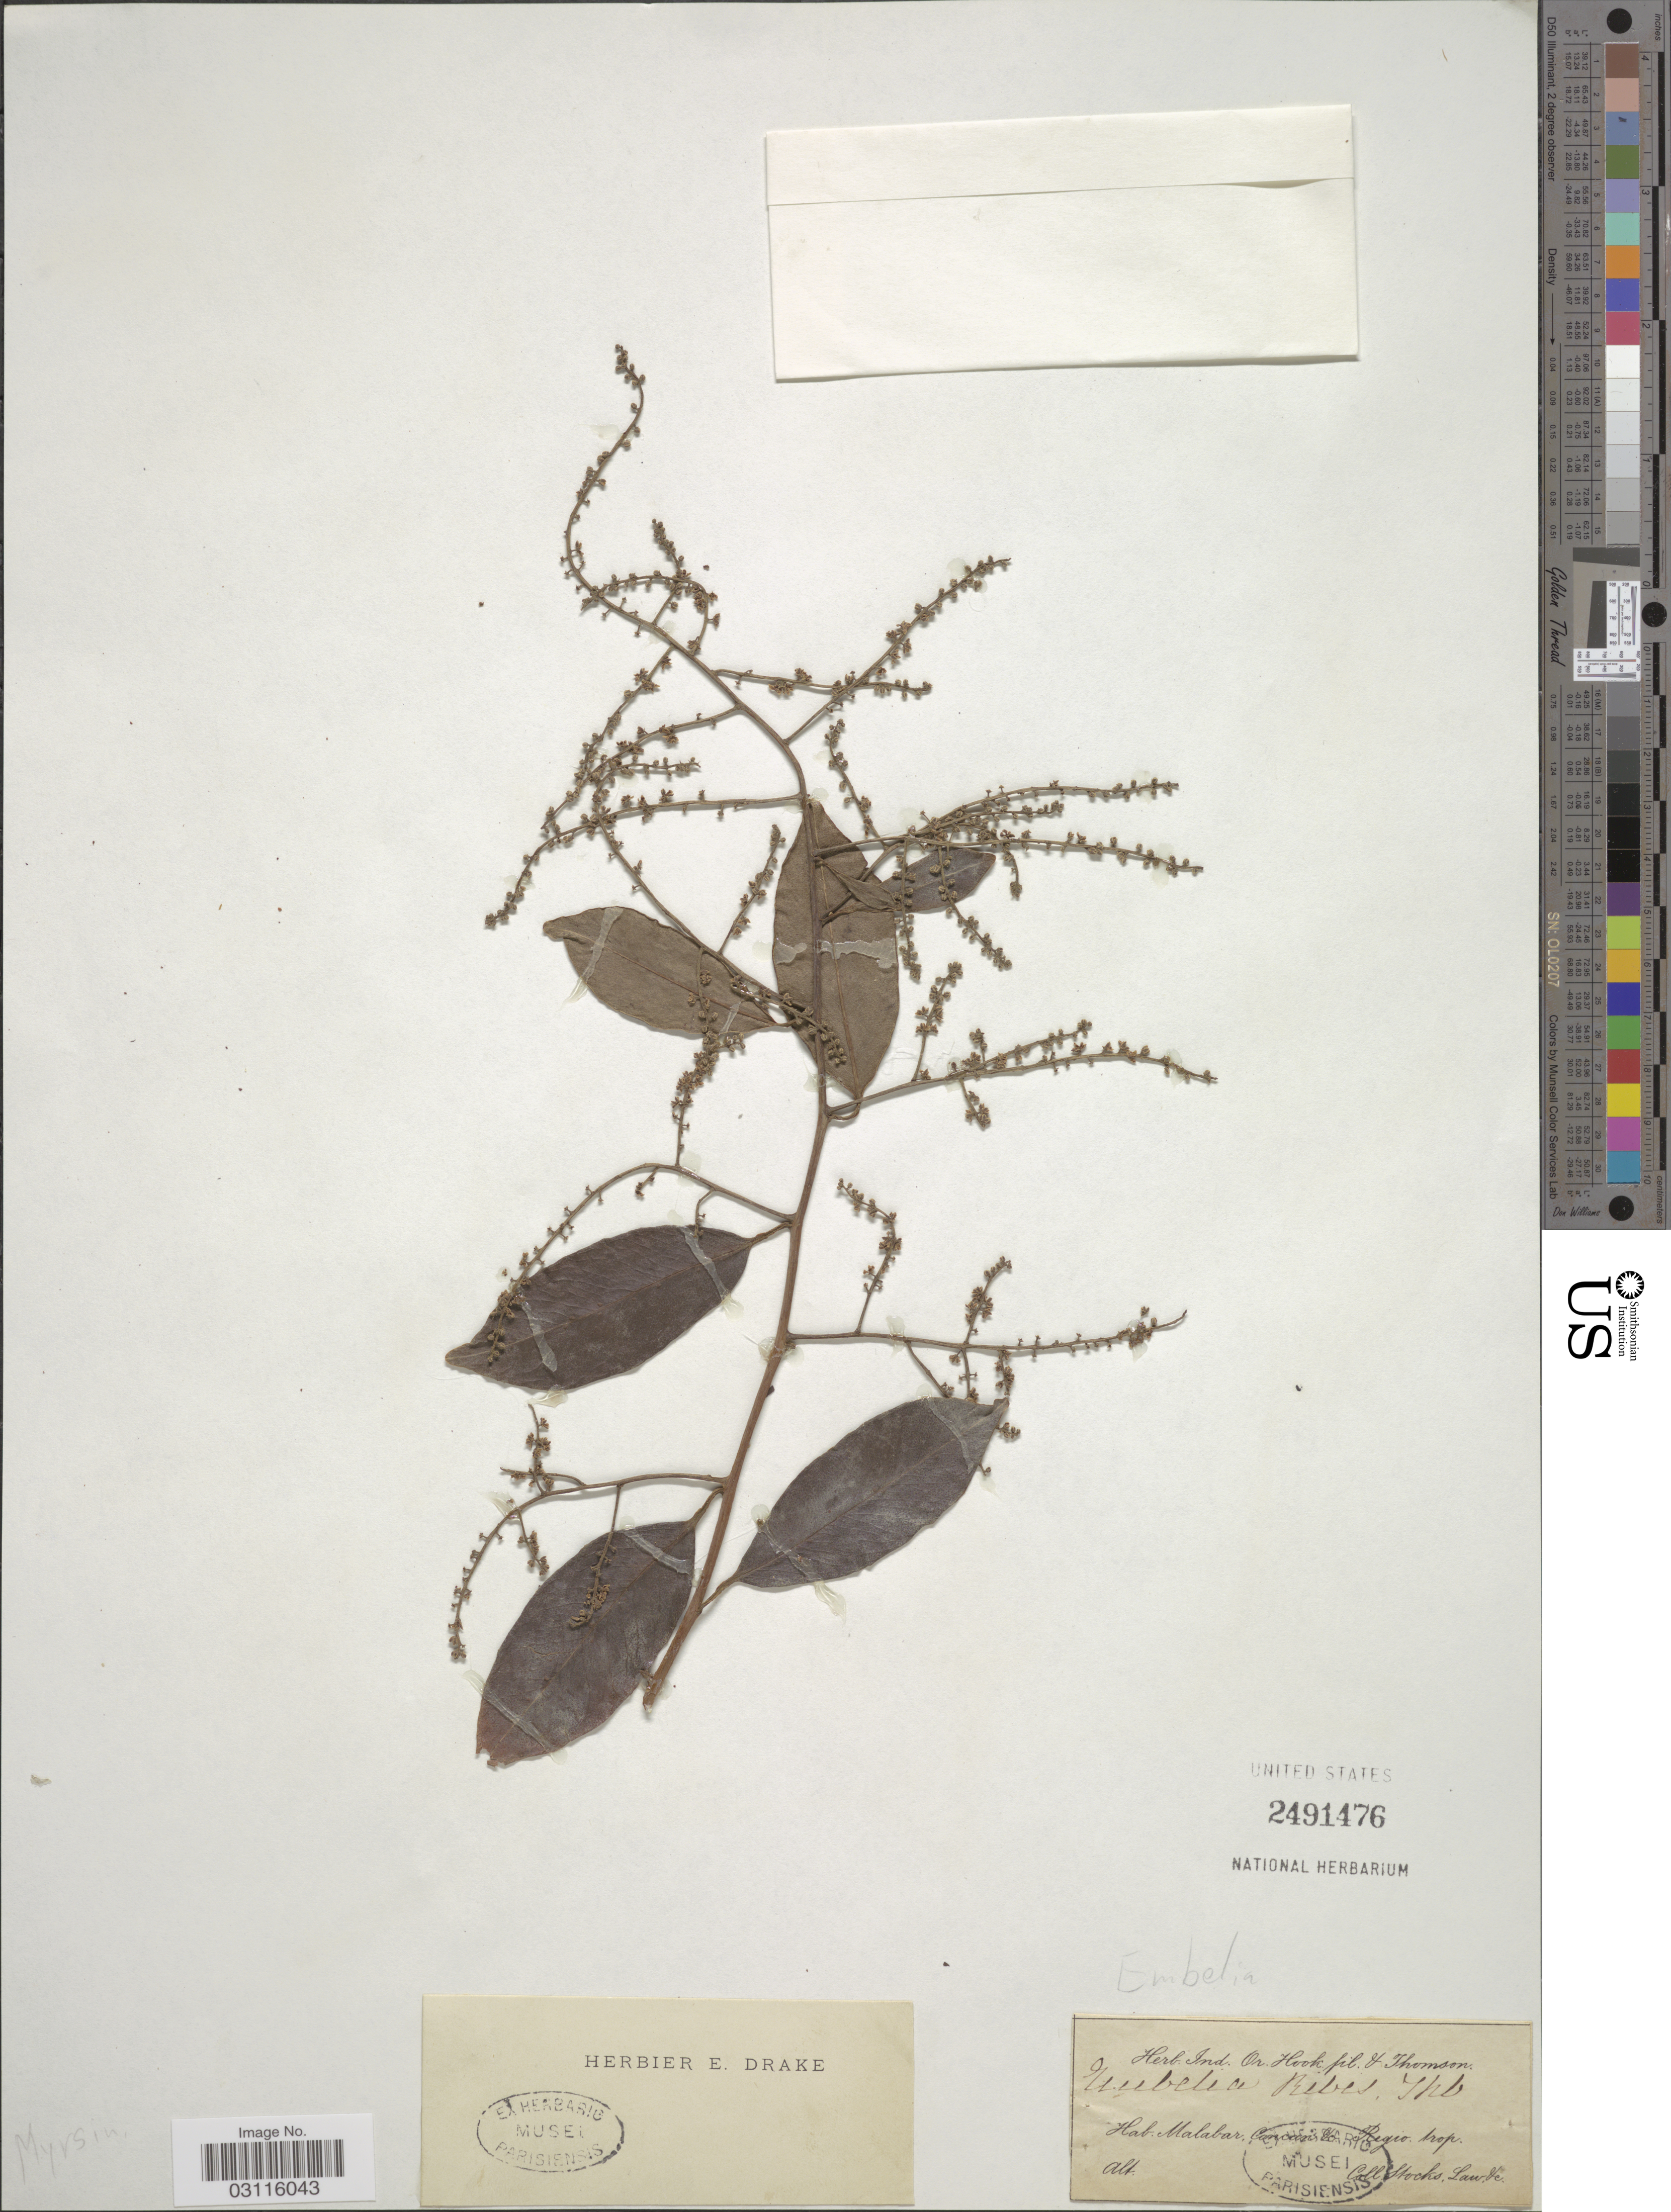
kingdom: Plantae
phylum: Tracheophyta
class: Magnoliopsida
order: Ericales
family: Primulaceae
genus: Embelia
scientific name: Embelia ribes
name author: Burm. f.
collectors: J. Law & J. Stocks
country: India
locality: Malabar Concan &c. Regio. trop.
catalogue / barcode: US 2491476